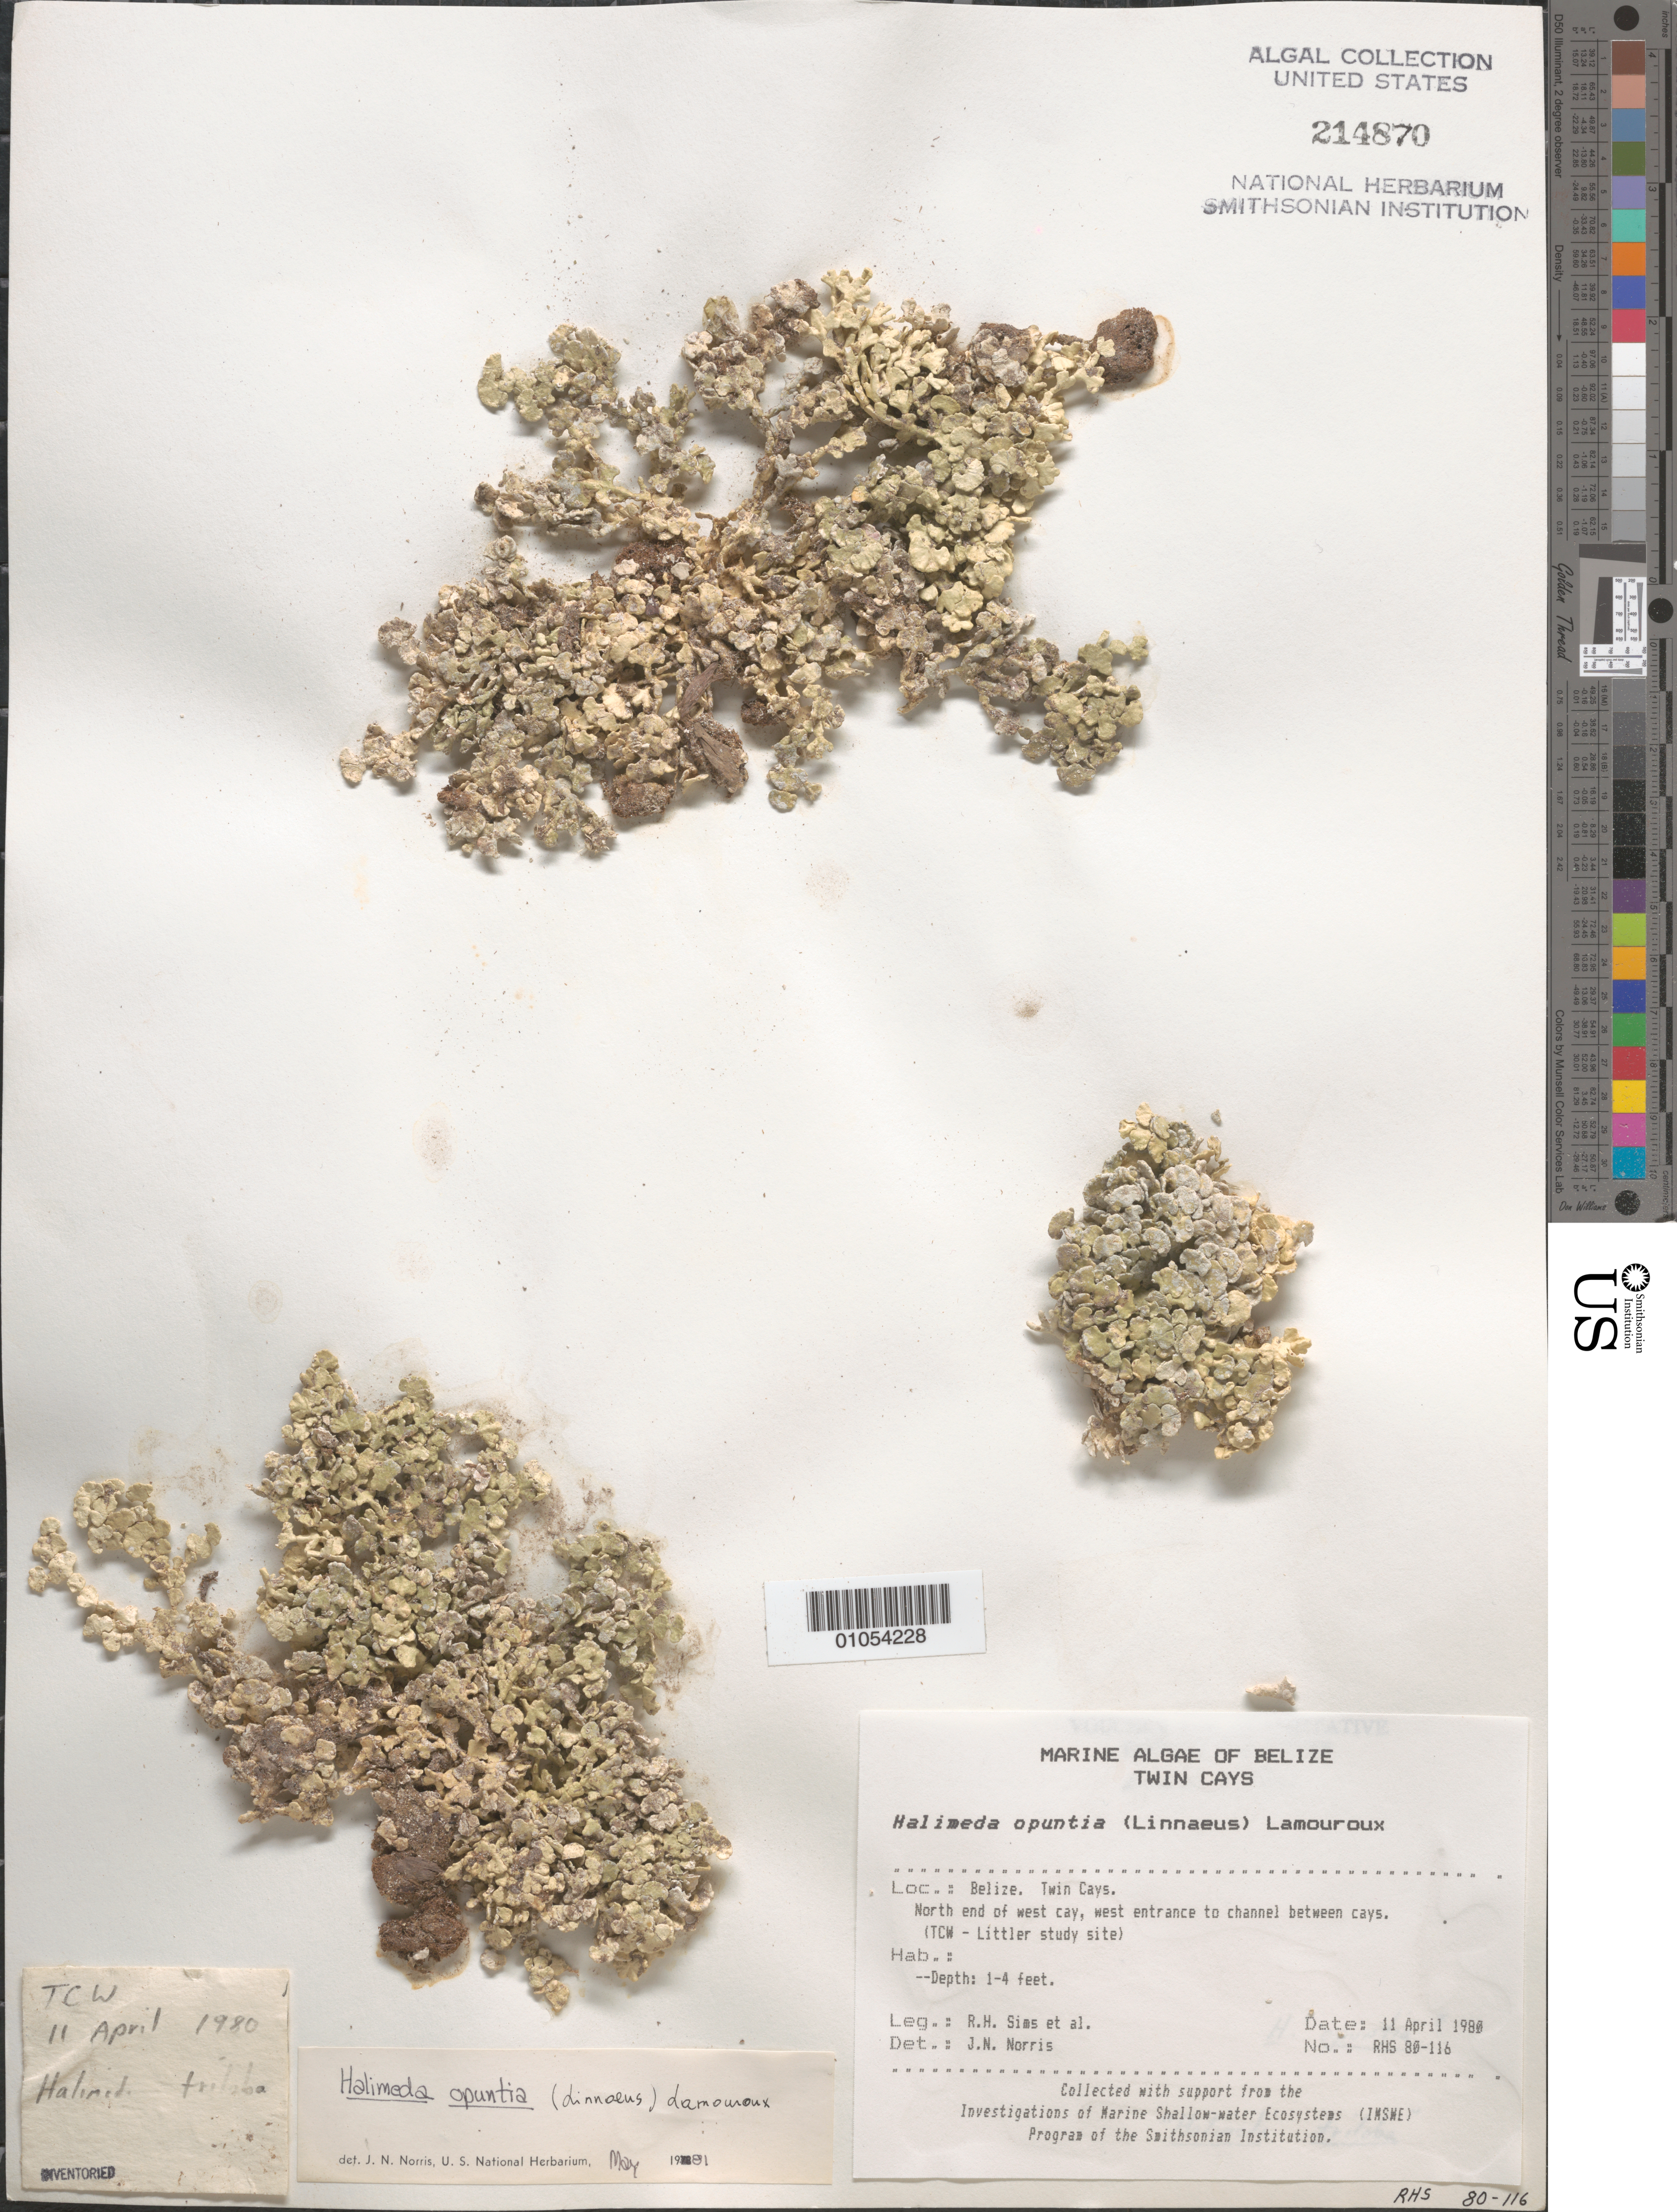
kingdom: Plantae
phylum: Chlorophyta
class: Ulvophyceae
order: Bryopsidales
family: Halimedaceae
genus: Halimeda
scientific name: Halimeda opuntia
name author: (L.) J.V.Lamouroux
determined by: Norris, James N.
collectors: R. H. Sims & et al.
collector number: RHS 80-116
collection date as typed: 11 Apr 1980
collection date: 1980-04-11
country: Belize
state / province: Stann Creek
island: Twin Cays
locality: North end of west cay, west entrance to channel between Twin Cays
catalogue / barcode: US 214870